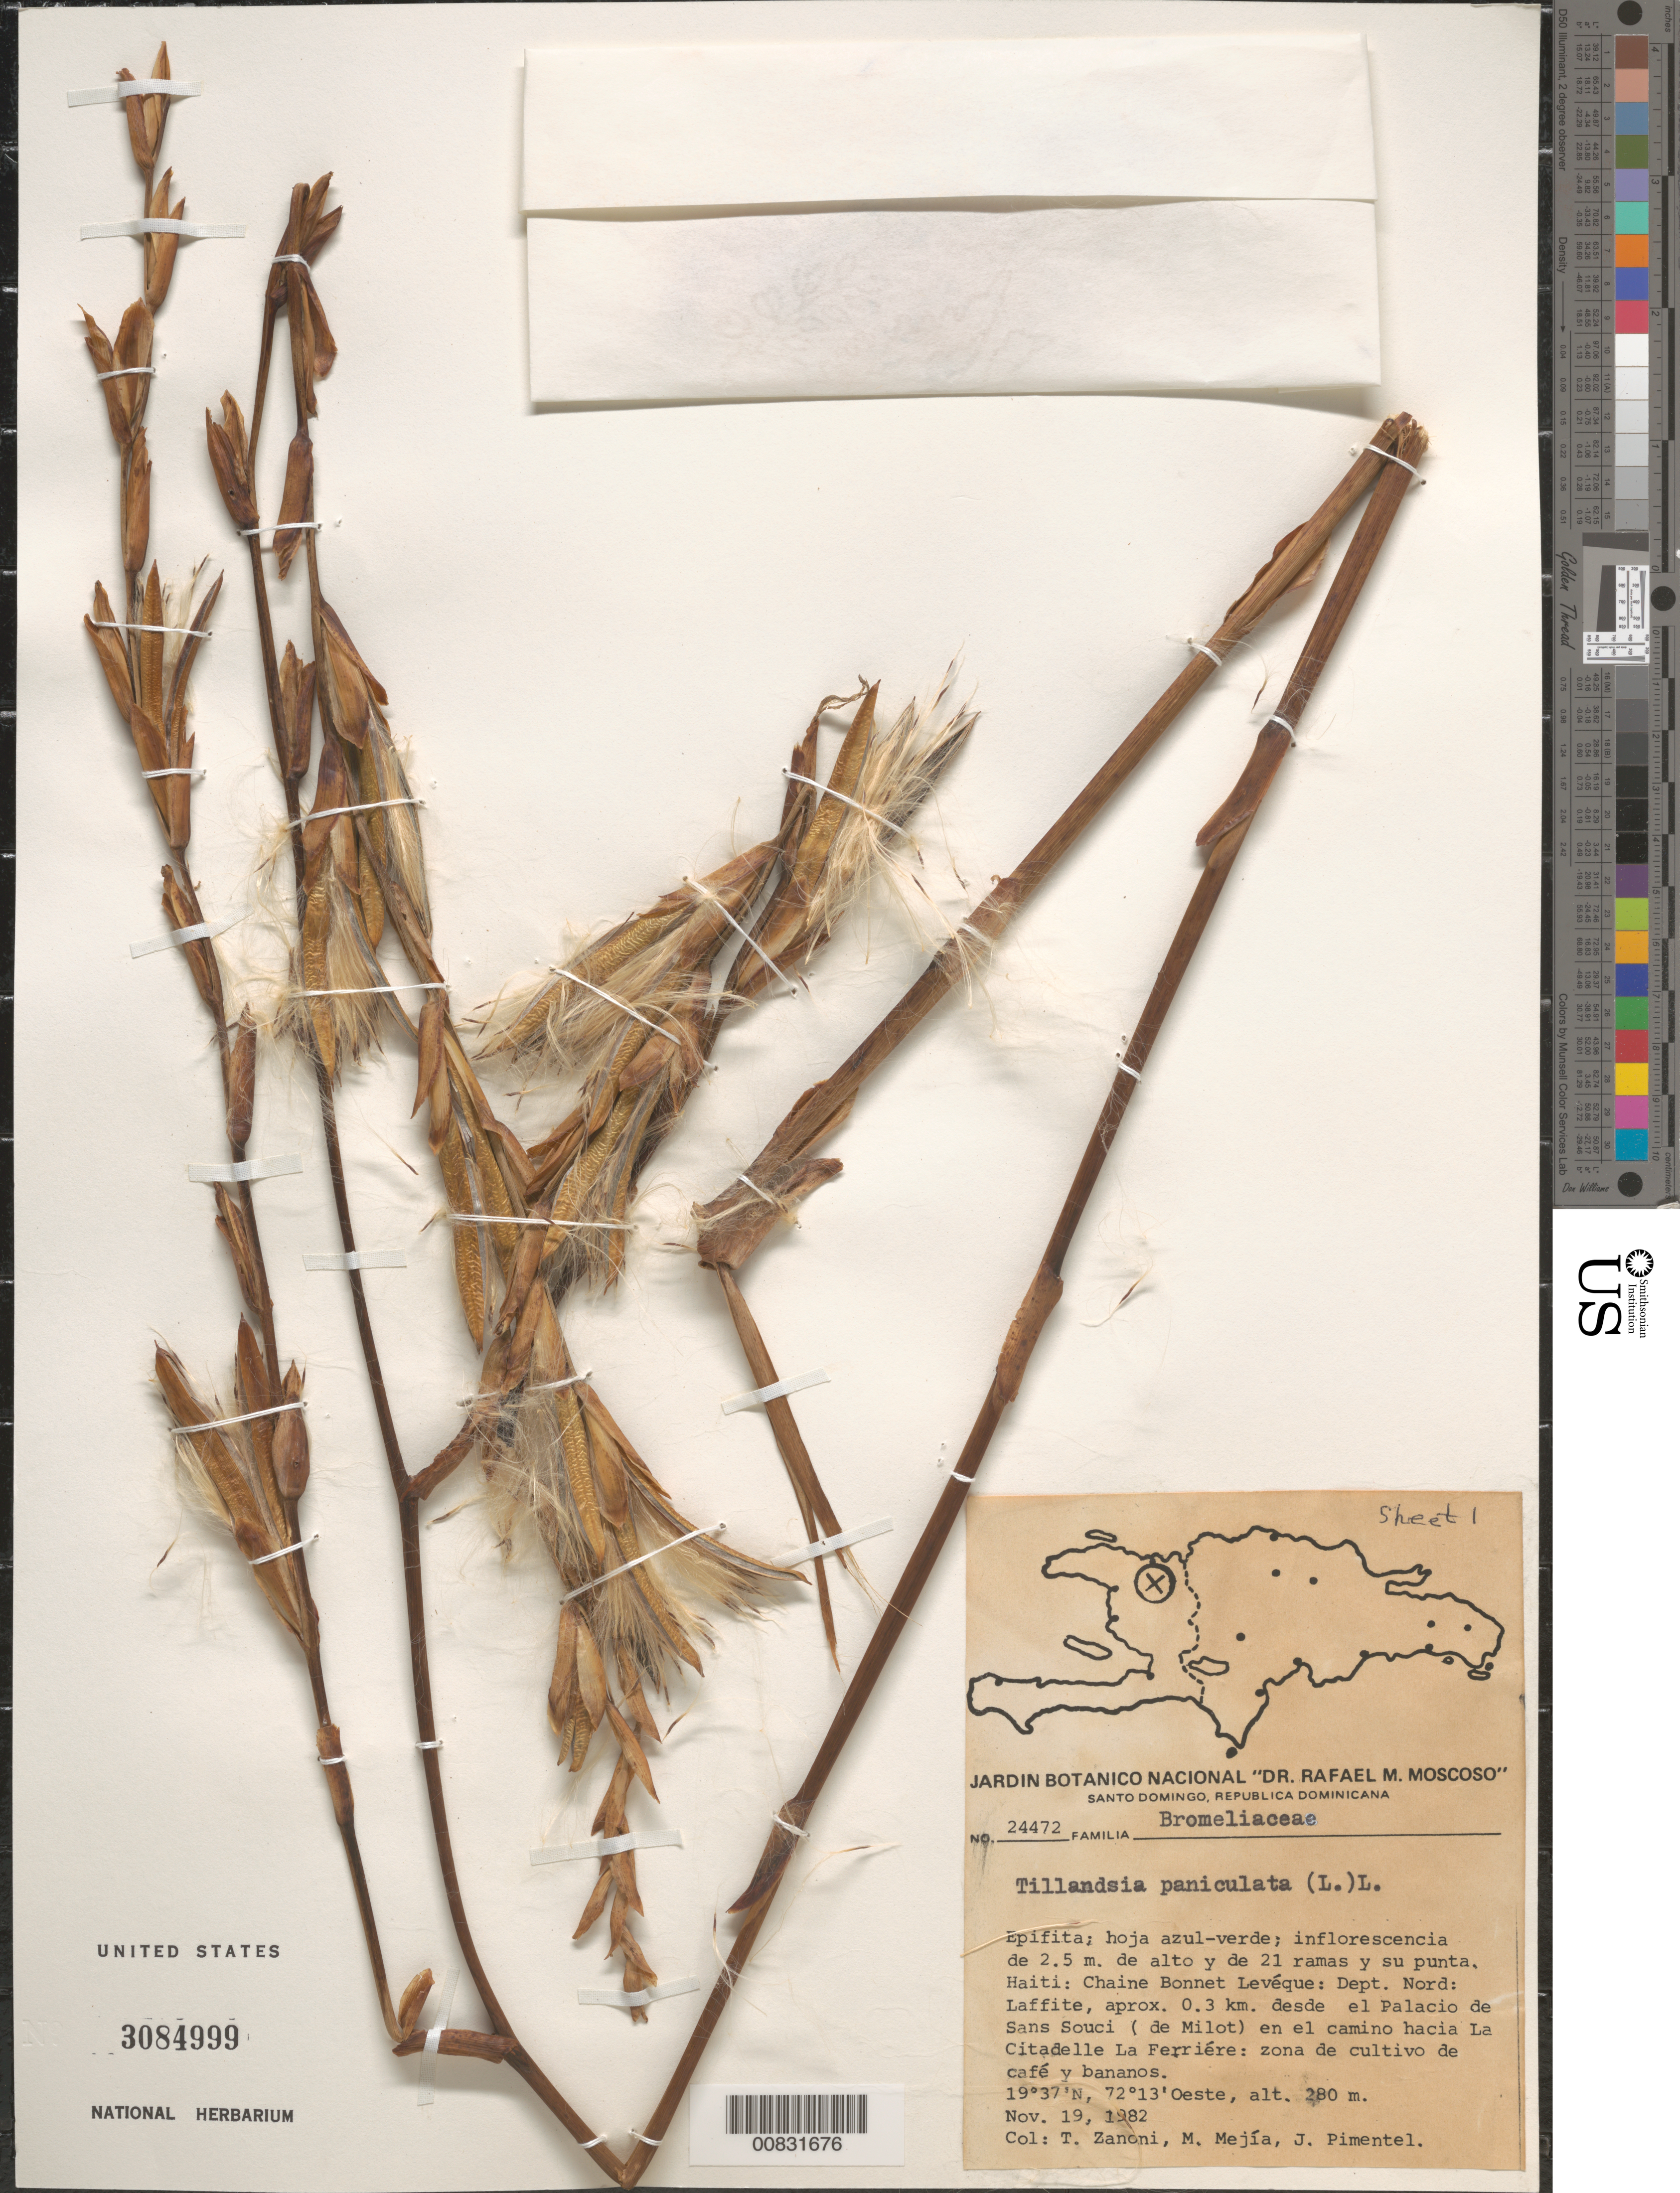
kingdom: Plantae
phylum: Tracheophyta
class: Liliopsida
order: Poales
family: Bromeliaceae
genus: Tillandsia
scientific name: Tillandsia paniculata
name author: (L.) L.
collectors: T. A. Zanoni, M. Mejia & J. Pimentel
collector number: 24472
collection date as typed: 19 Nov 1982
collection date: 1982-11-19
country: Haiti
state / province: Nord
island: Hispaniola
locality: Chaine Bonnet Levéque: Dept. Nord: Laffitte, aprox. 0.3 km. desde el Palacio de Sans Souci (de Millot) en el camino de La Citadelle La Ferriére: zona de cultivo de café y bananos.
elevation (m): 280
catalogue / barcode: US 3084999